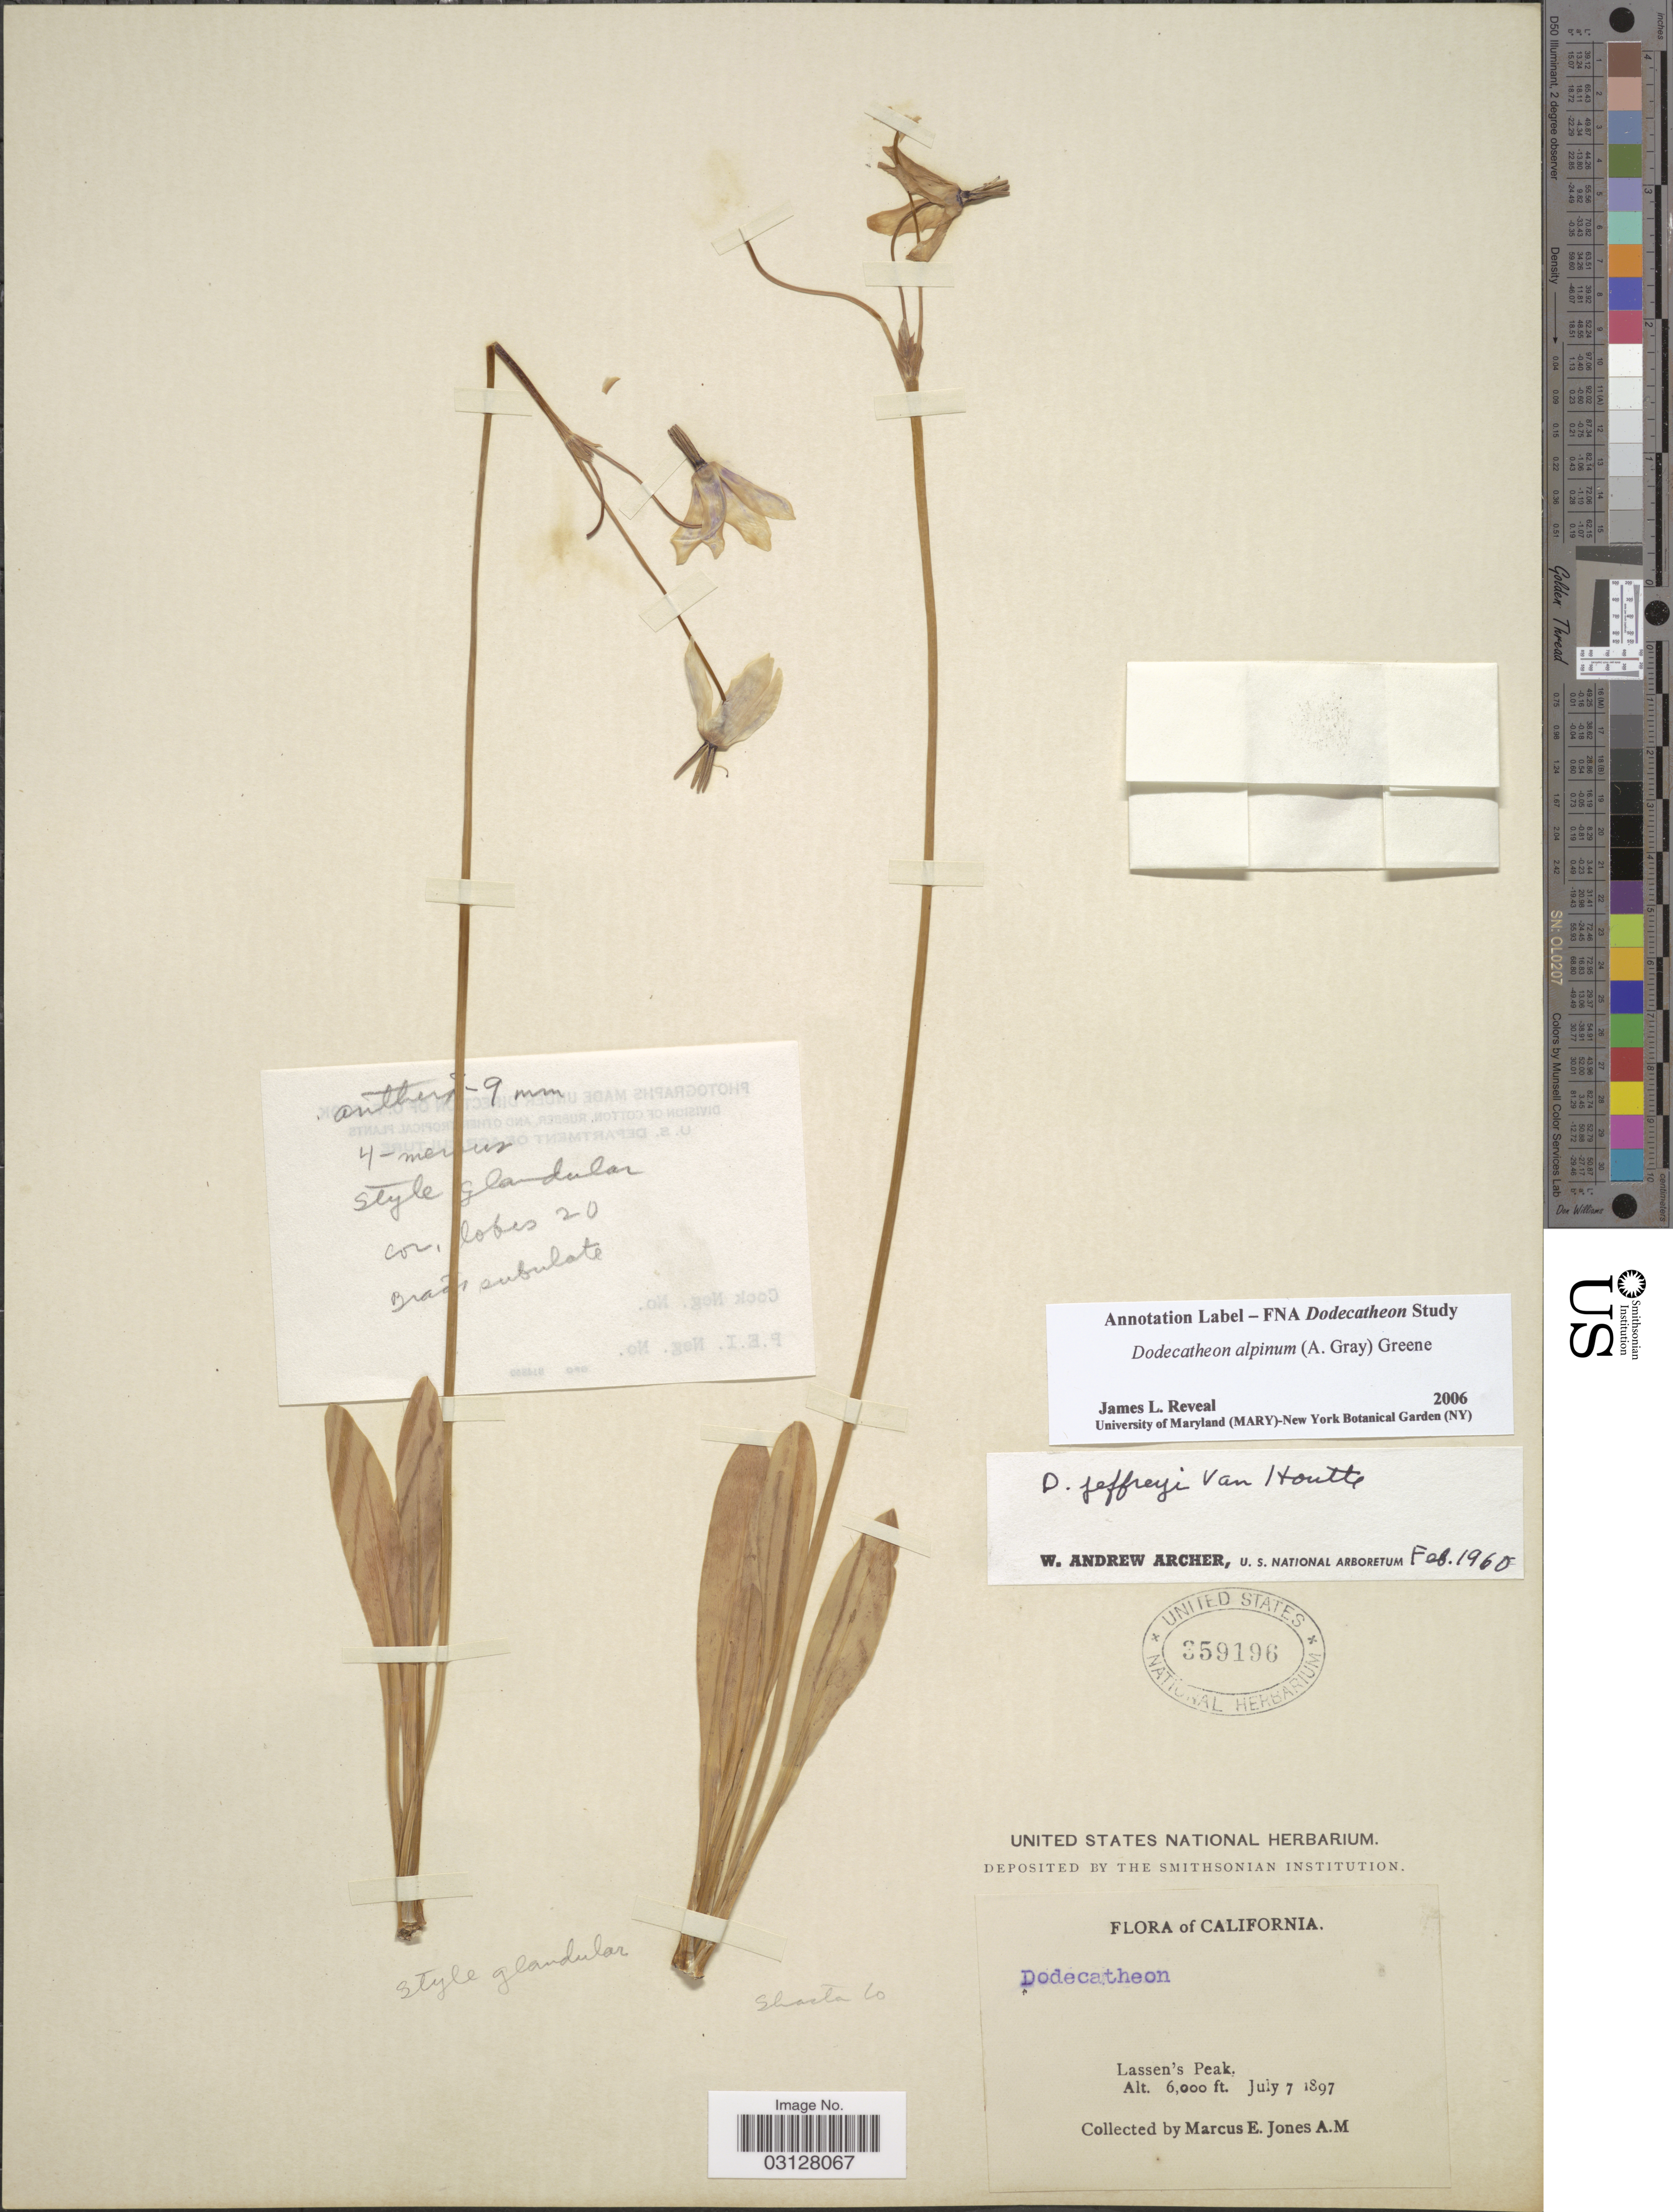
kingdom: Plantae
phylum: Tracheophyta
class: Magnoliopsida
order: Ericales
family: Primulaceae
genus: Dodecatheon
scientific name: Dodecatheon alpinum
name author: (A. Gray) Greene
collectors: M. E. Jones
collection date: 1897-07-07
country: United States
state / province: California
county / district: Shasta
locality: Lassen's Peak. Shasta Co.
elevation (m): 1829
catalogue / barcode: US 359196